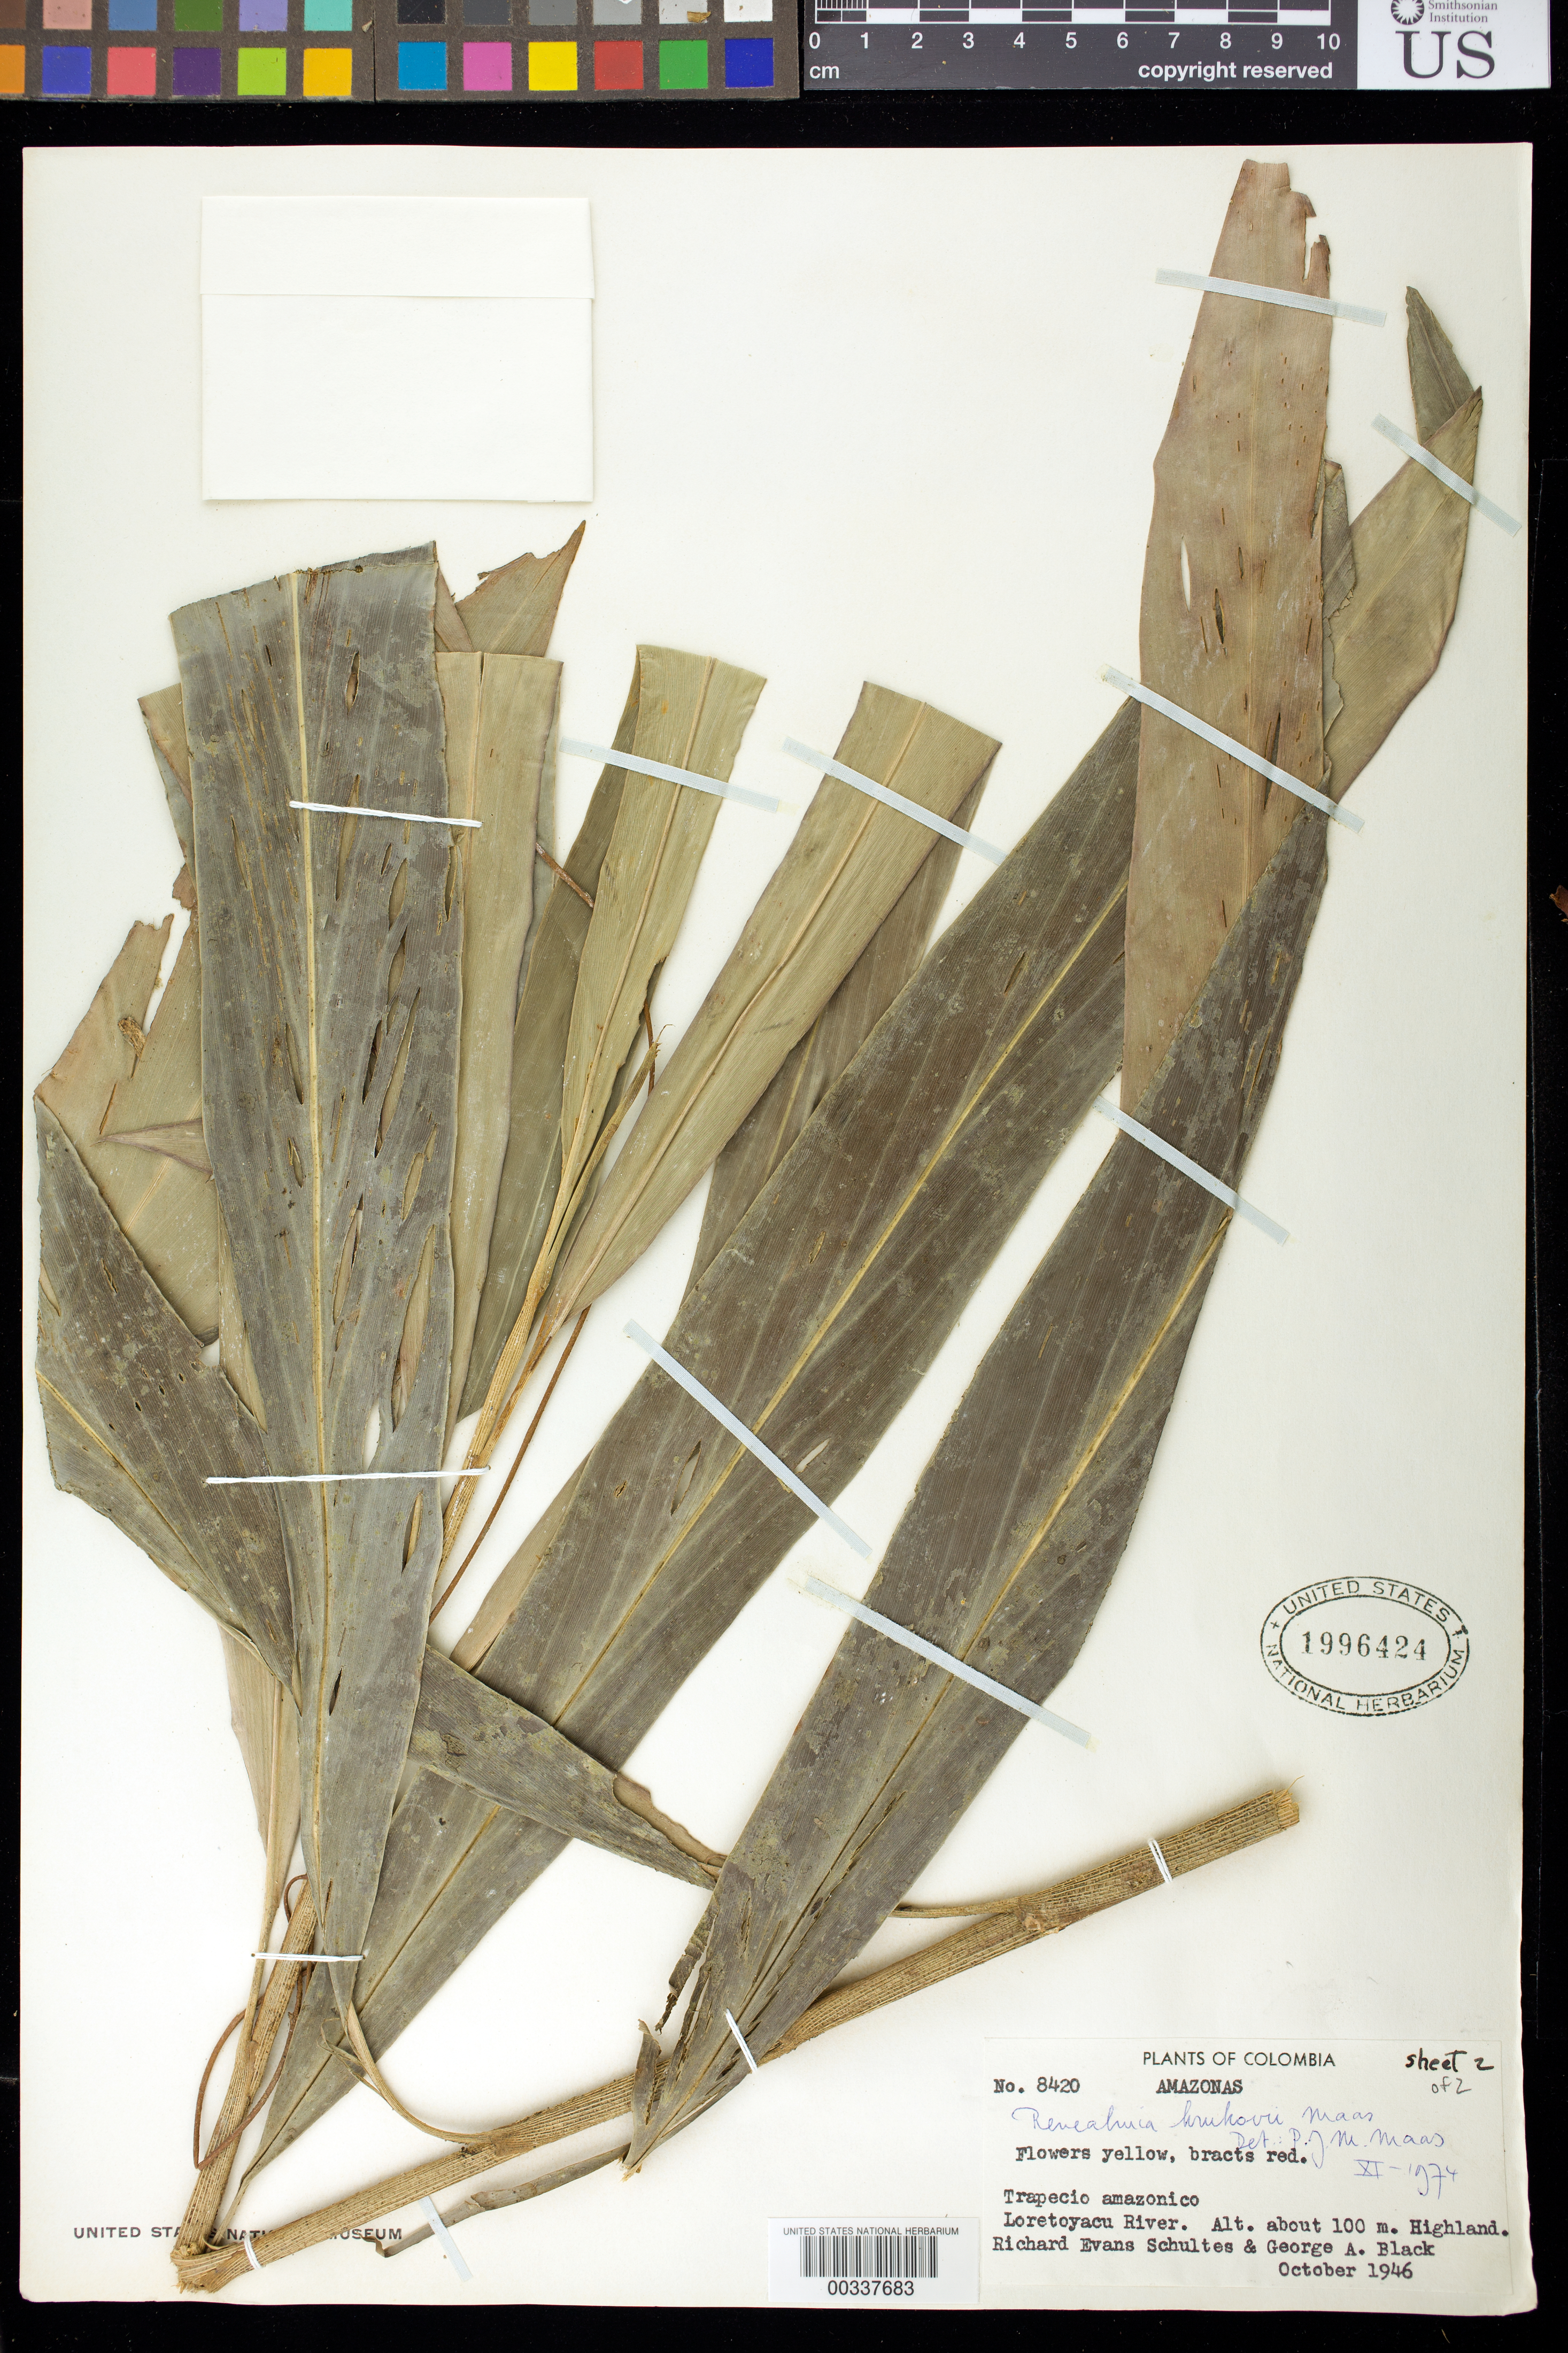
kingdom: Plantae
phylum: Tracheophyta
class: Liliopsida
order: Zingiberales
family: Zingiberaceae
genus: Renealmia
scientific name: Renealmia krukovii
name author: Maas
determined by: Maas, Paul J. M.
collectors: R. E. Schultes & G. A. Black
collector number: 8420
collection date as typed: Oct 1946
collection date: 1946-10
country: Colombia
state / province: Amazônas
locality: Trapecio Amazonico, Loreto-Yacu River, highland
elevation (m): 100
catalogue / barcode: US 1996424